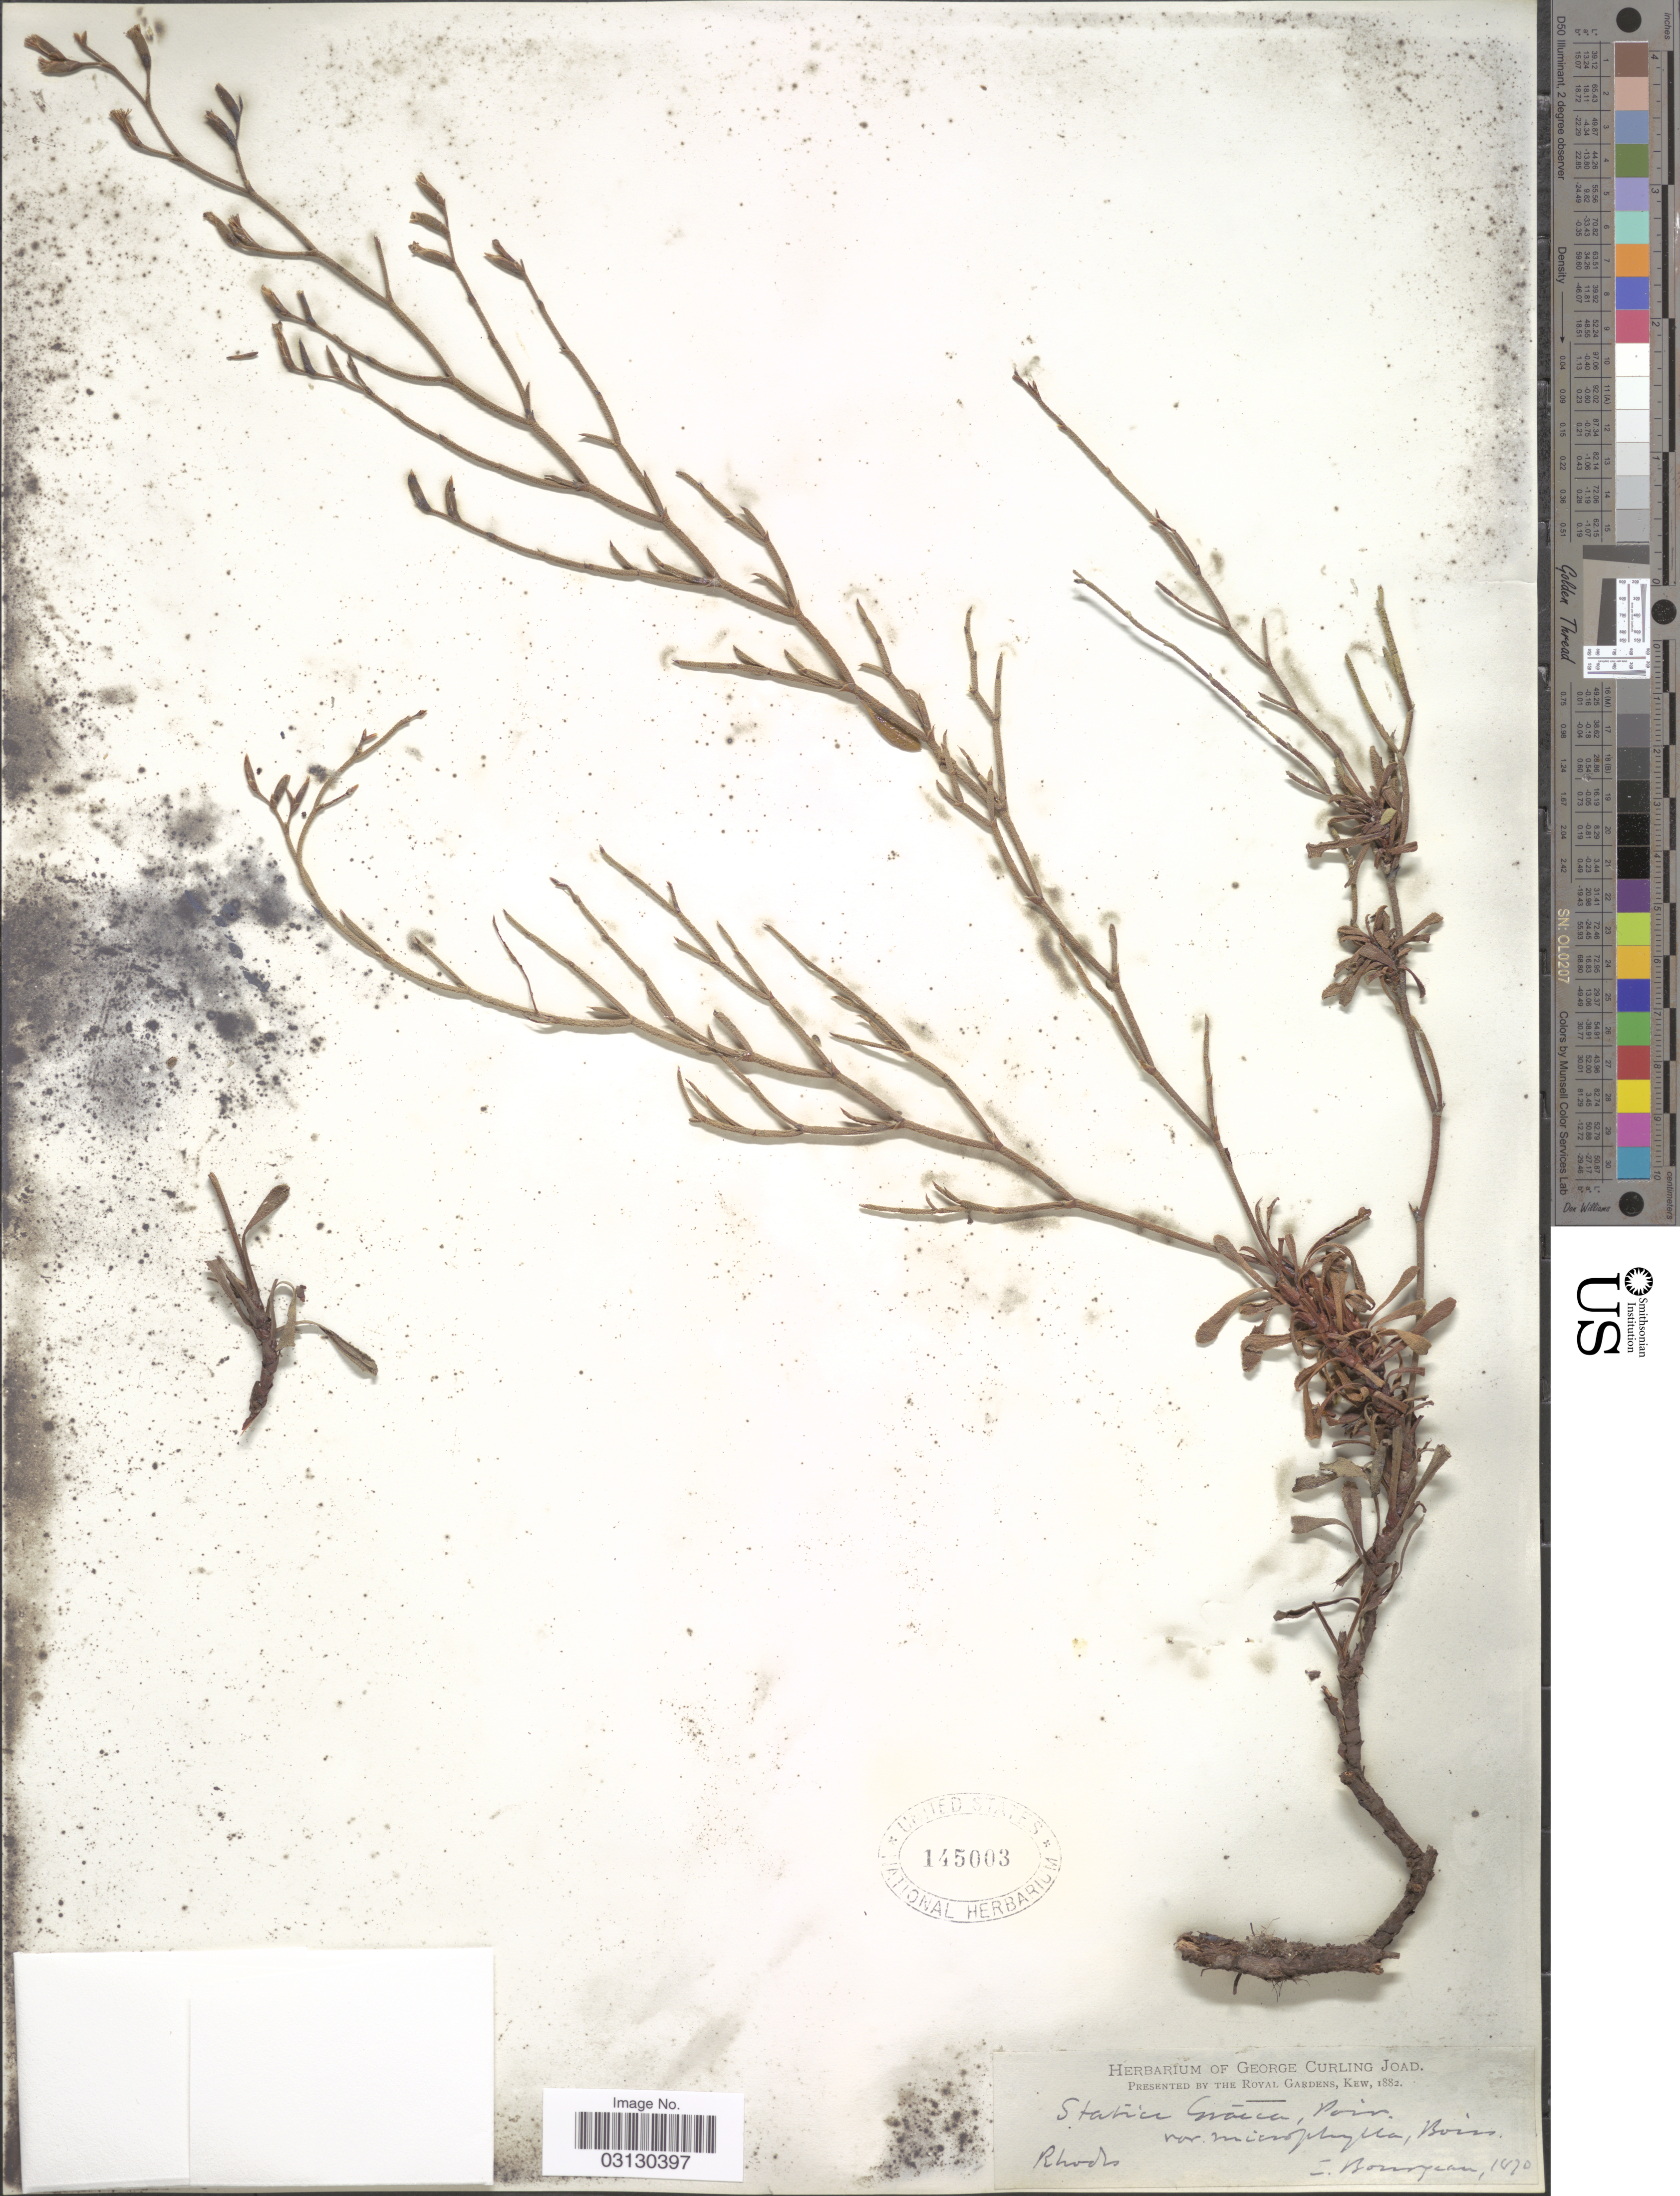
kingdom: Plantae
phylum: Tracheophyta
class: Magnoliopsida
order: Caryophyllales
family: Plumbaginaceae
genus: Limonium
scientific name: Limonium graecum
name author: (Poir.) Kuntze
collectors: -. Bourgeau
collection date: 1870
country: Greece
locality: Rhodes.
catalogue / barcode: US 145003